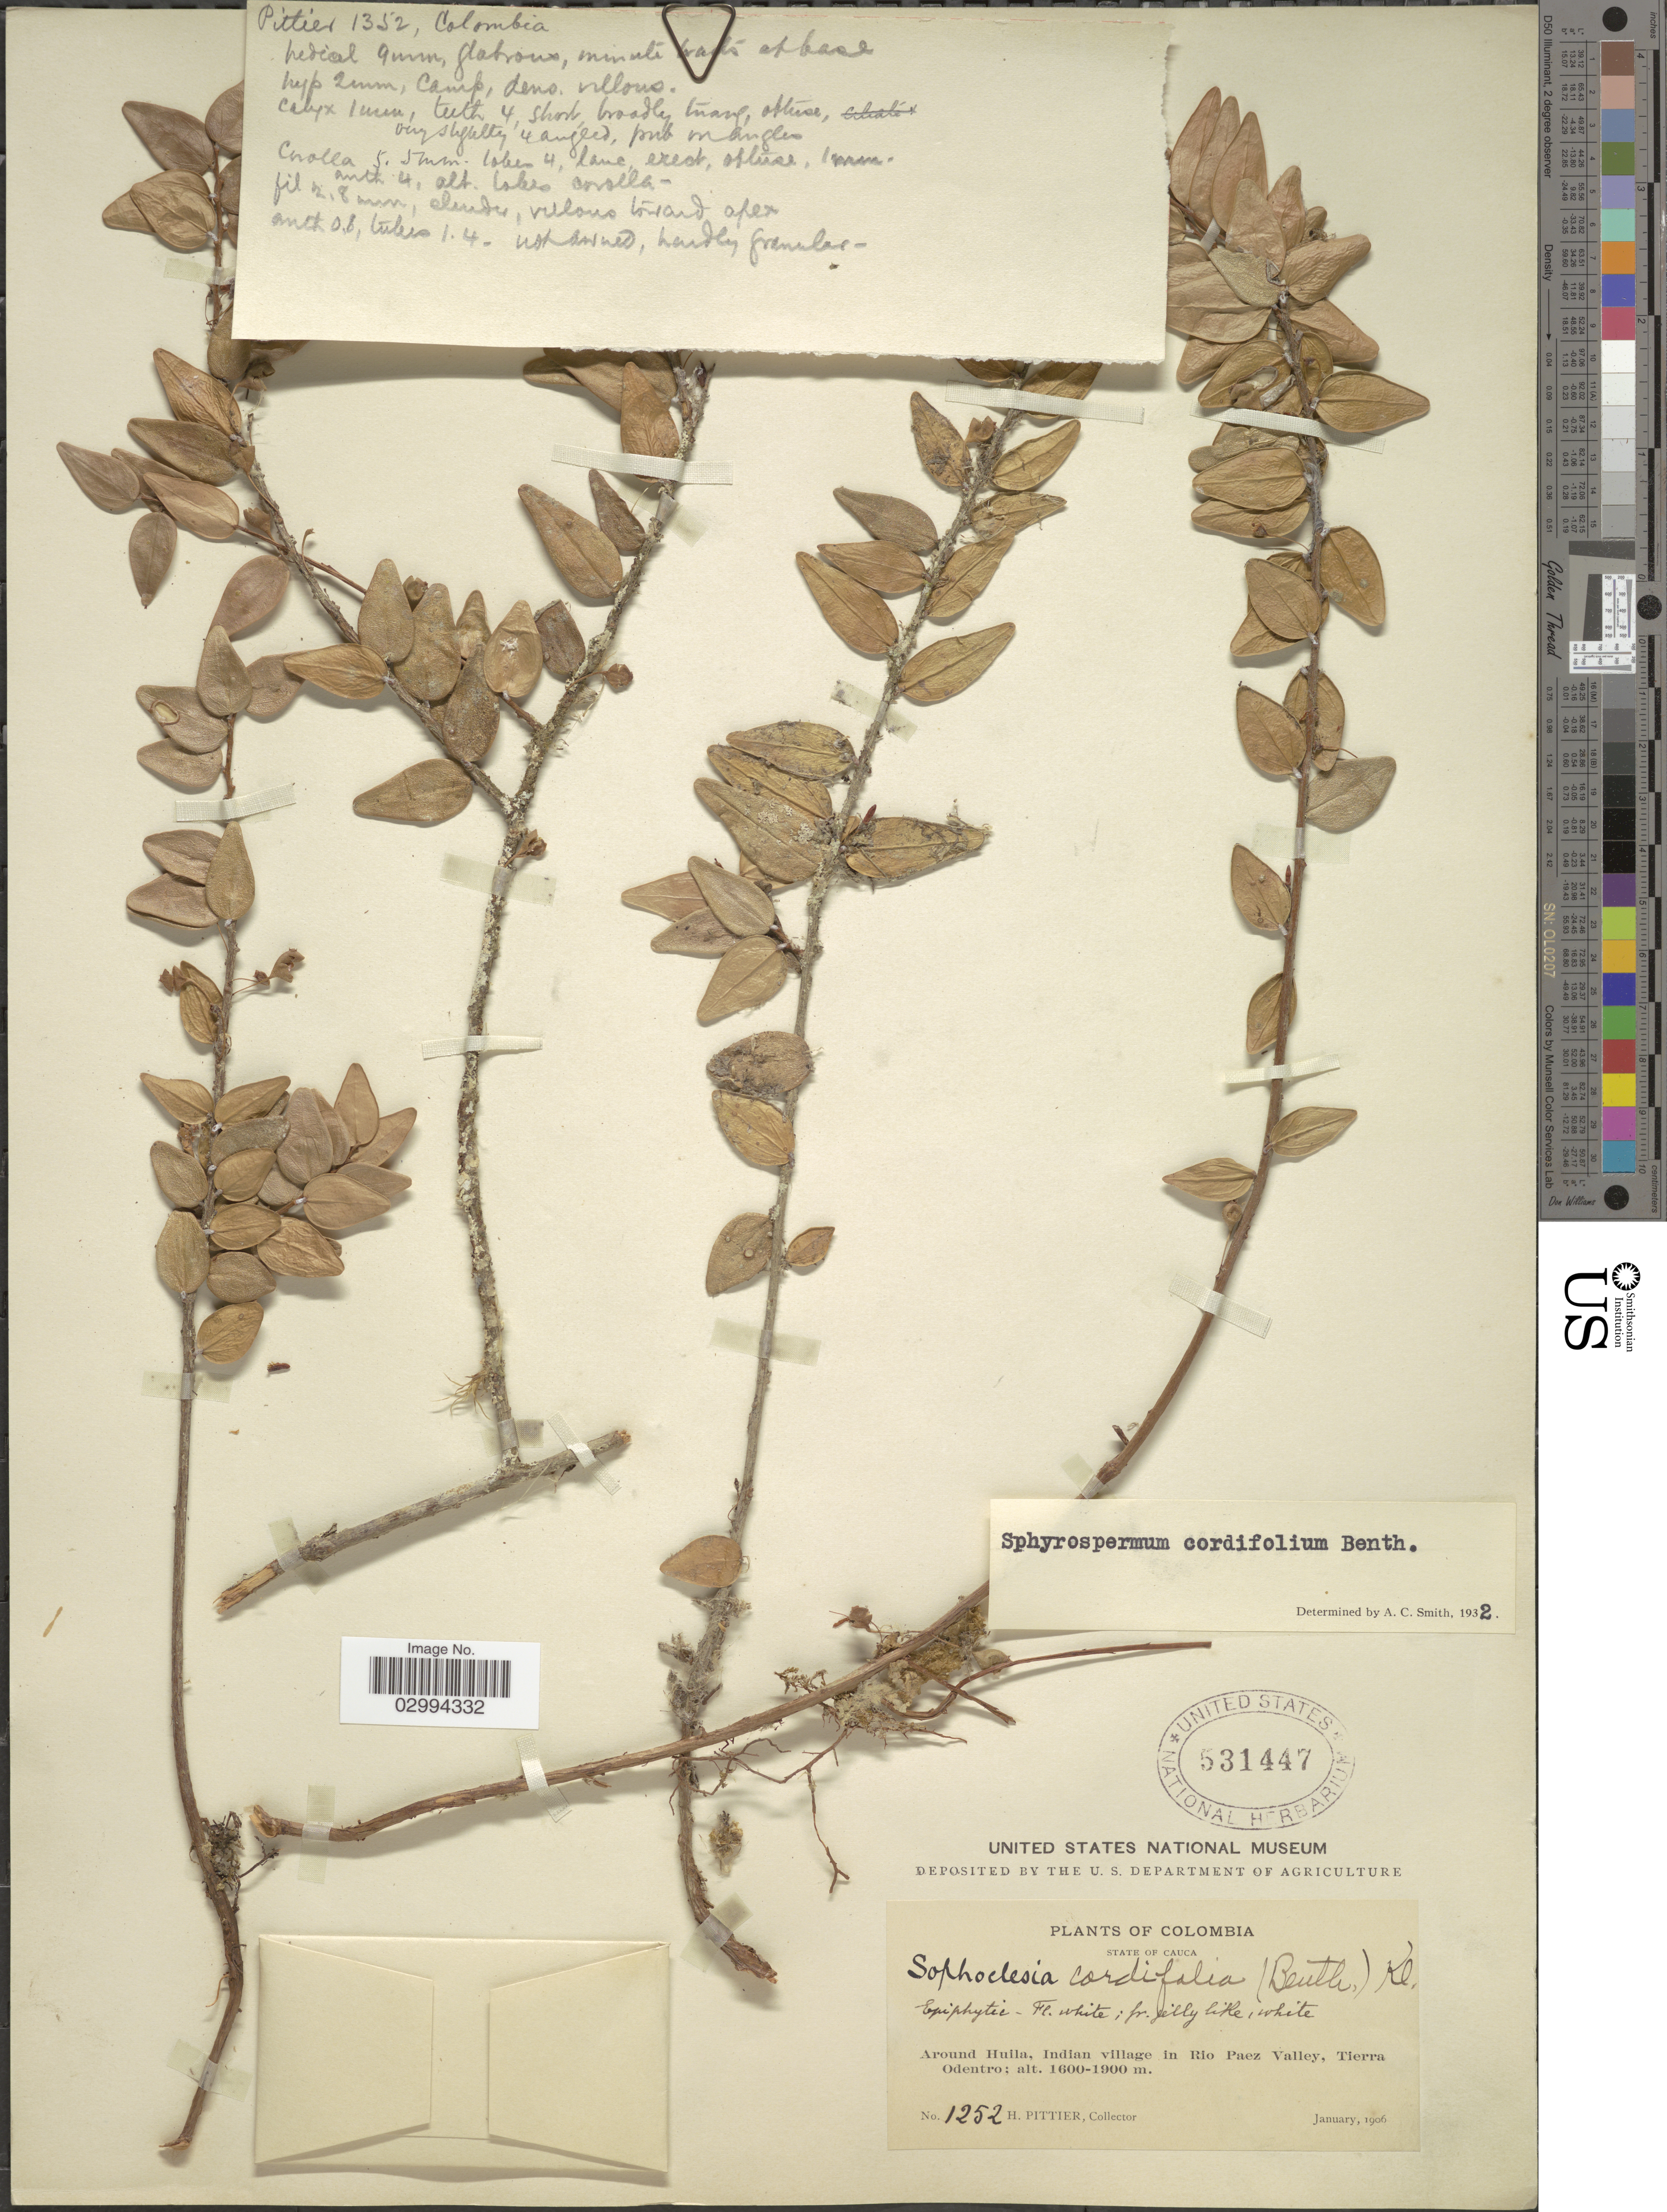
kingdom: Plantae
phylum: Tracheophyta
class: Magnoliopsida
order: Ericales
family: Ericaceae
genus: Sphyrospermum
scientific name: Sphyrospermum cordifolium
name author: Benth.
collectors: H. F. Pittier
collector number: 1252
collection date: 1906-01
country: Colombia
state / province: Cauca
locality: Around Huila, Indian village, in Rio Paez Valley, Tierra Odentro.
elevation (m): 1600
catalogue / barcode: US 531447